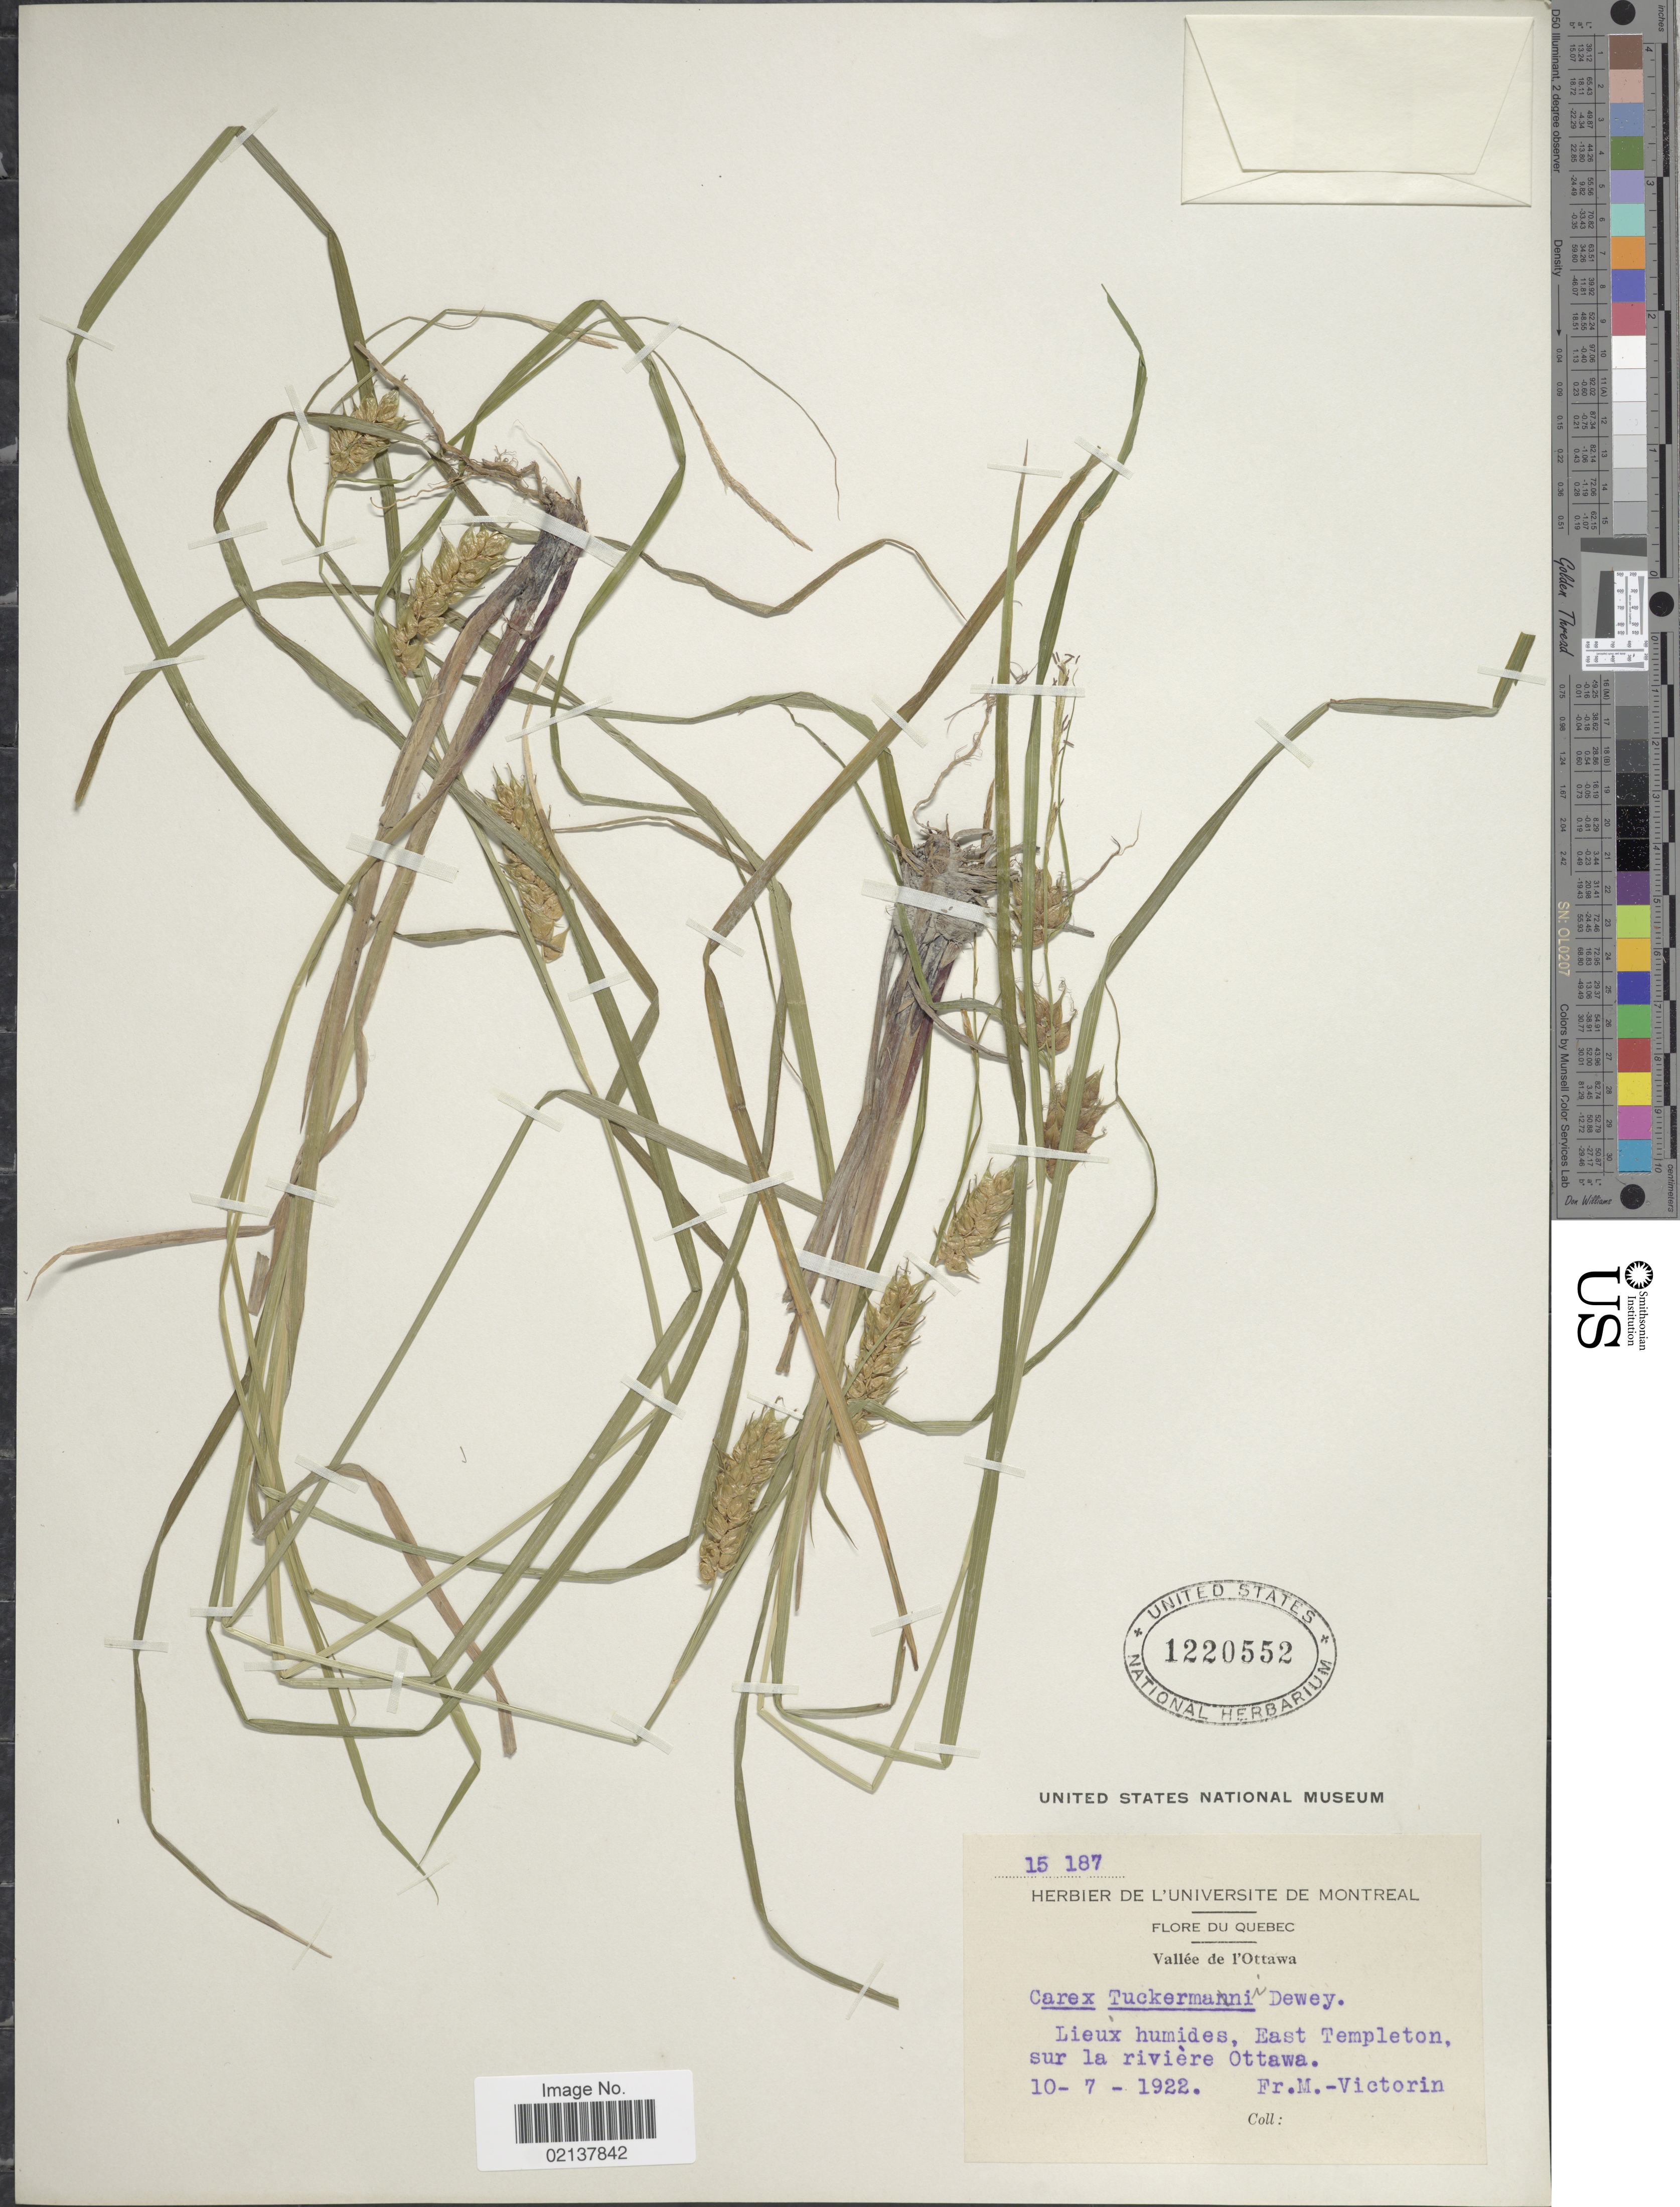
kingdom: Plantae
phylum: Tracheophyta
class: Liliopsida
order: Poales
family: Cyperaceae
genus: Carex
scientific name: Carex tuckermanii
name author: Boott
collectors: Fr. Marie-Victorin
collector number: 15187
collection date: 1922-07-10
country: Canada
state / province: Quebec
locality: Vallée de l'Ottawa, Lieux humides, East Templeton, sur la rivière Ottawa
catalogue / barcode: US 1220552